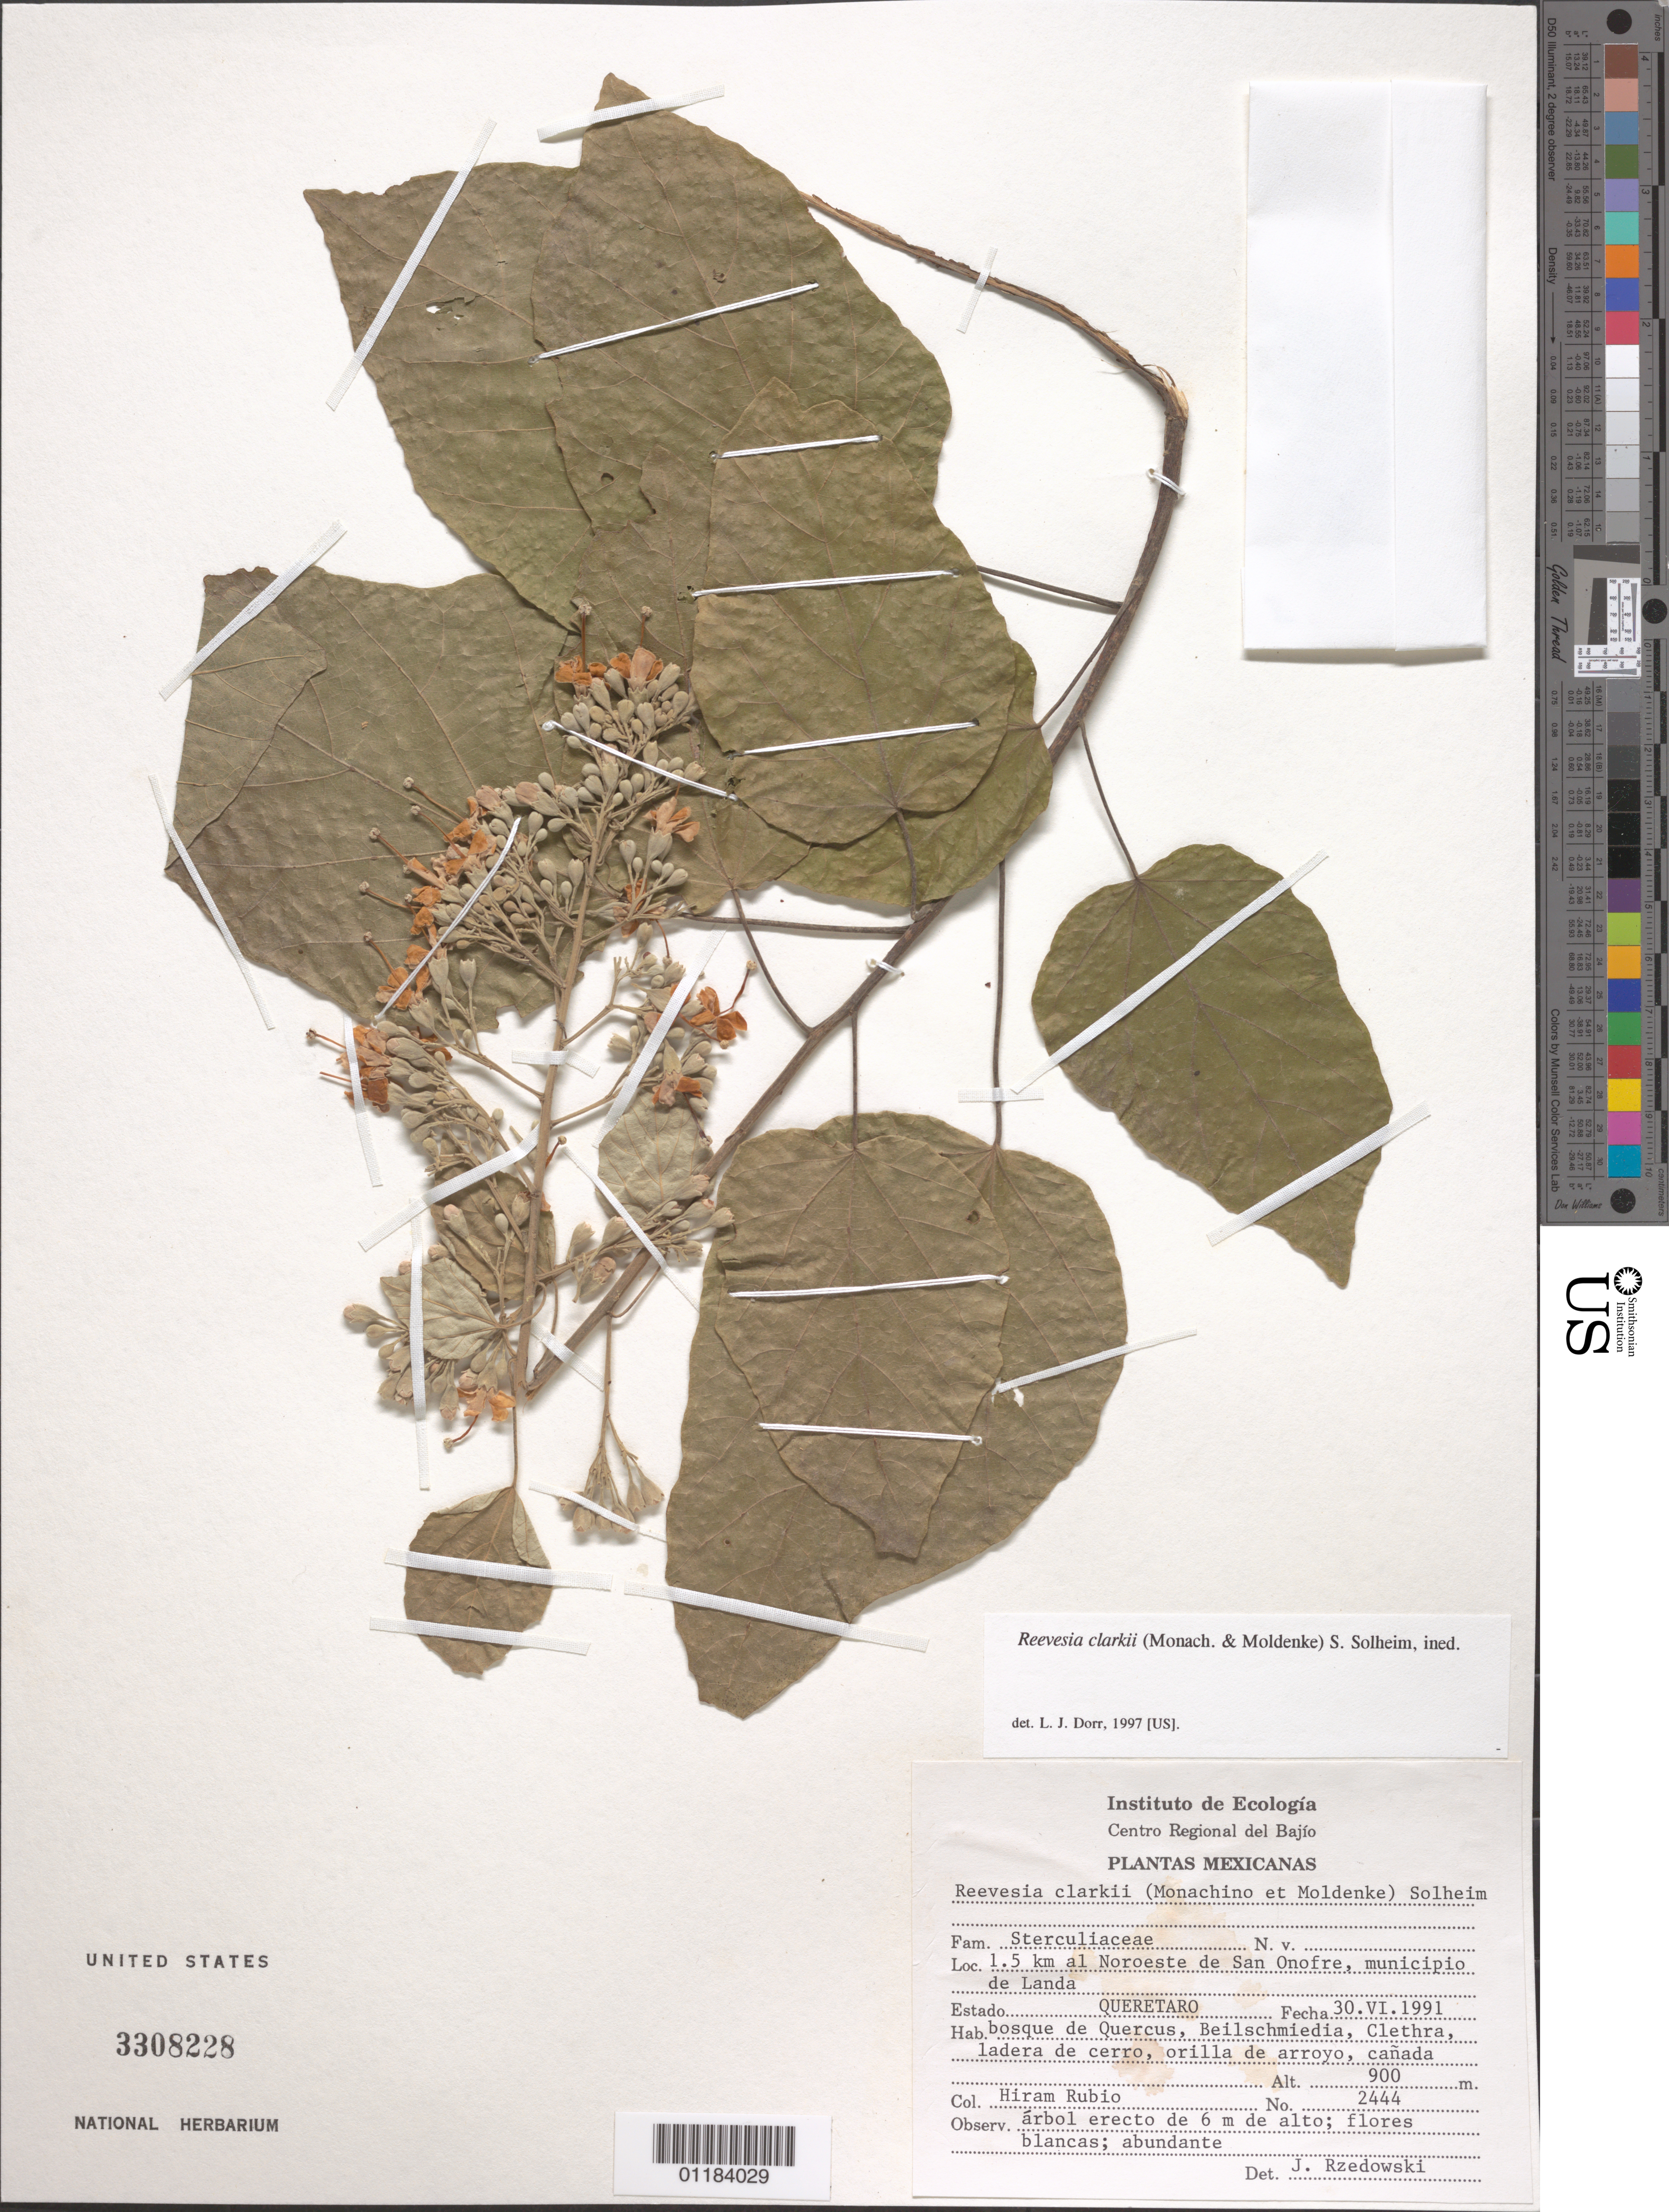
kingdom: Plantae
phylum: Tracheophyta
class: Magnoliopsida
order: Malvales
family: Malvaceae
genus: Reevesia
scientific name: Reevesia clarkii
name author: (Monach. & Moldenke) S. Solheim ex Machuca-Machuca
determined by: Dorr, L. J., (BOT), Smithsonian Institution - National Museum of Natural History (UNITED STATES)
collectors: H. Rubio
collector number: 2444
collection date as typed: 30.VI.991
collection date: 1991-06-30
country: Mexico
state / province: Querétaro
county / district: Landa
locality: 1.5 km al Noroeste de San Onofre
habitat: bosque de Quercus, Beilschmiedia, Clethra, ladera de cerro, orilla de arroyo, canada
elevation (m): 900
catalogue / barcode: US 3308228